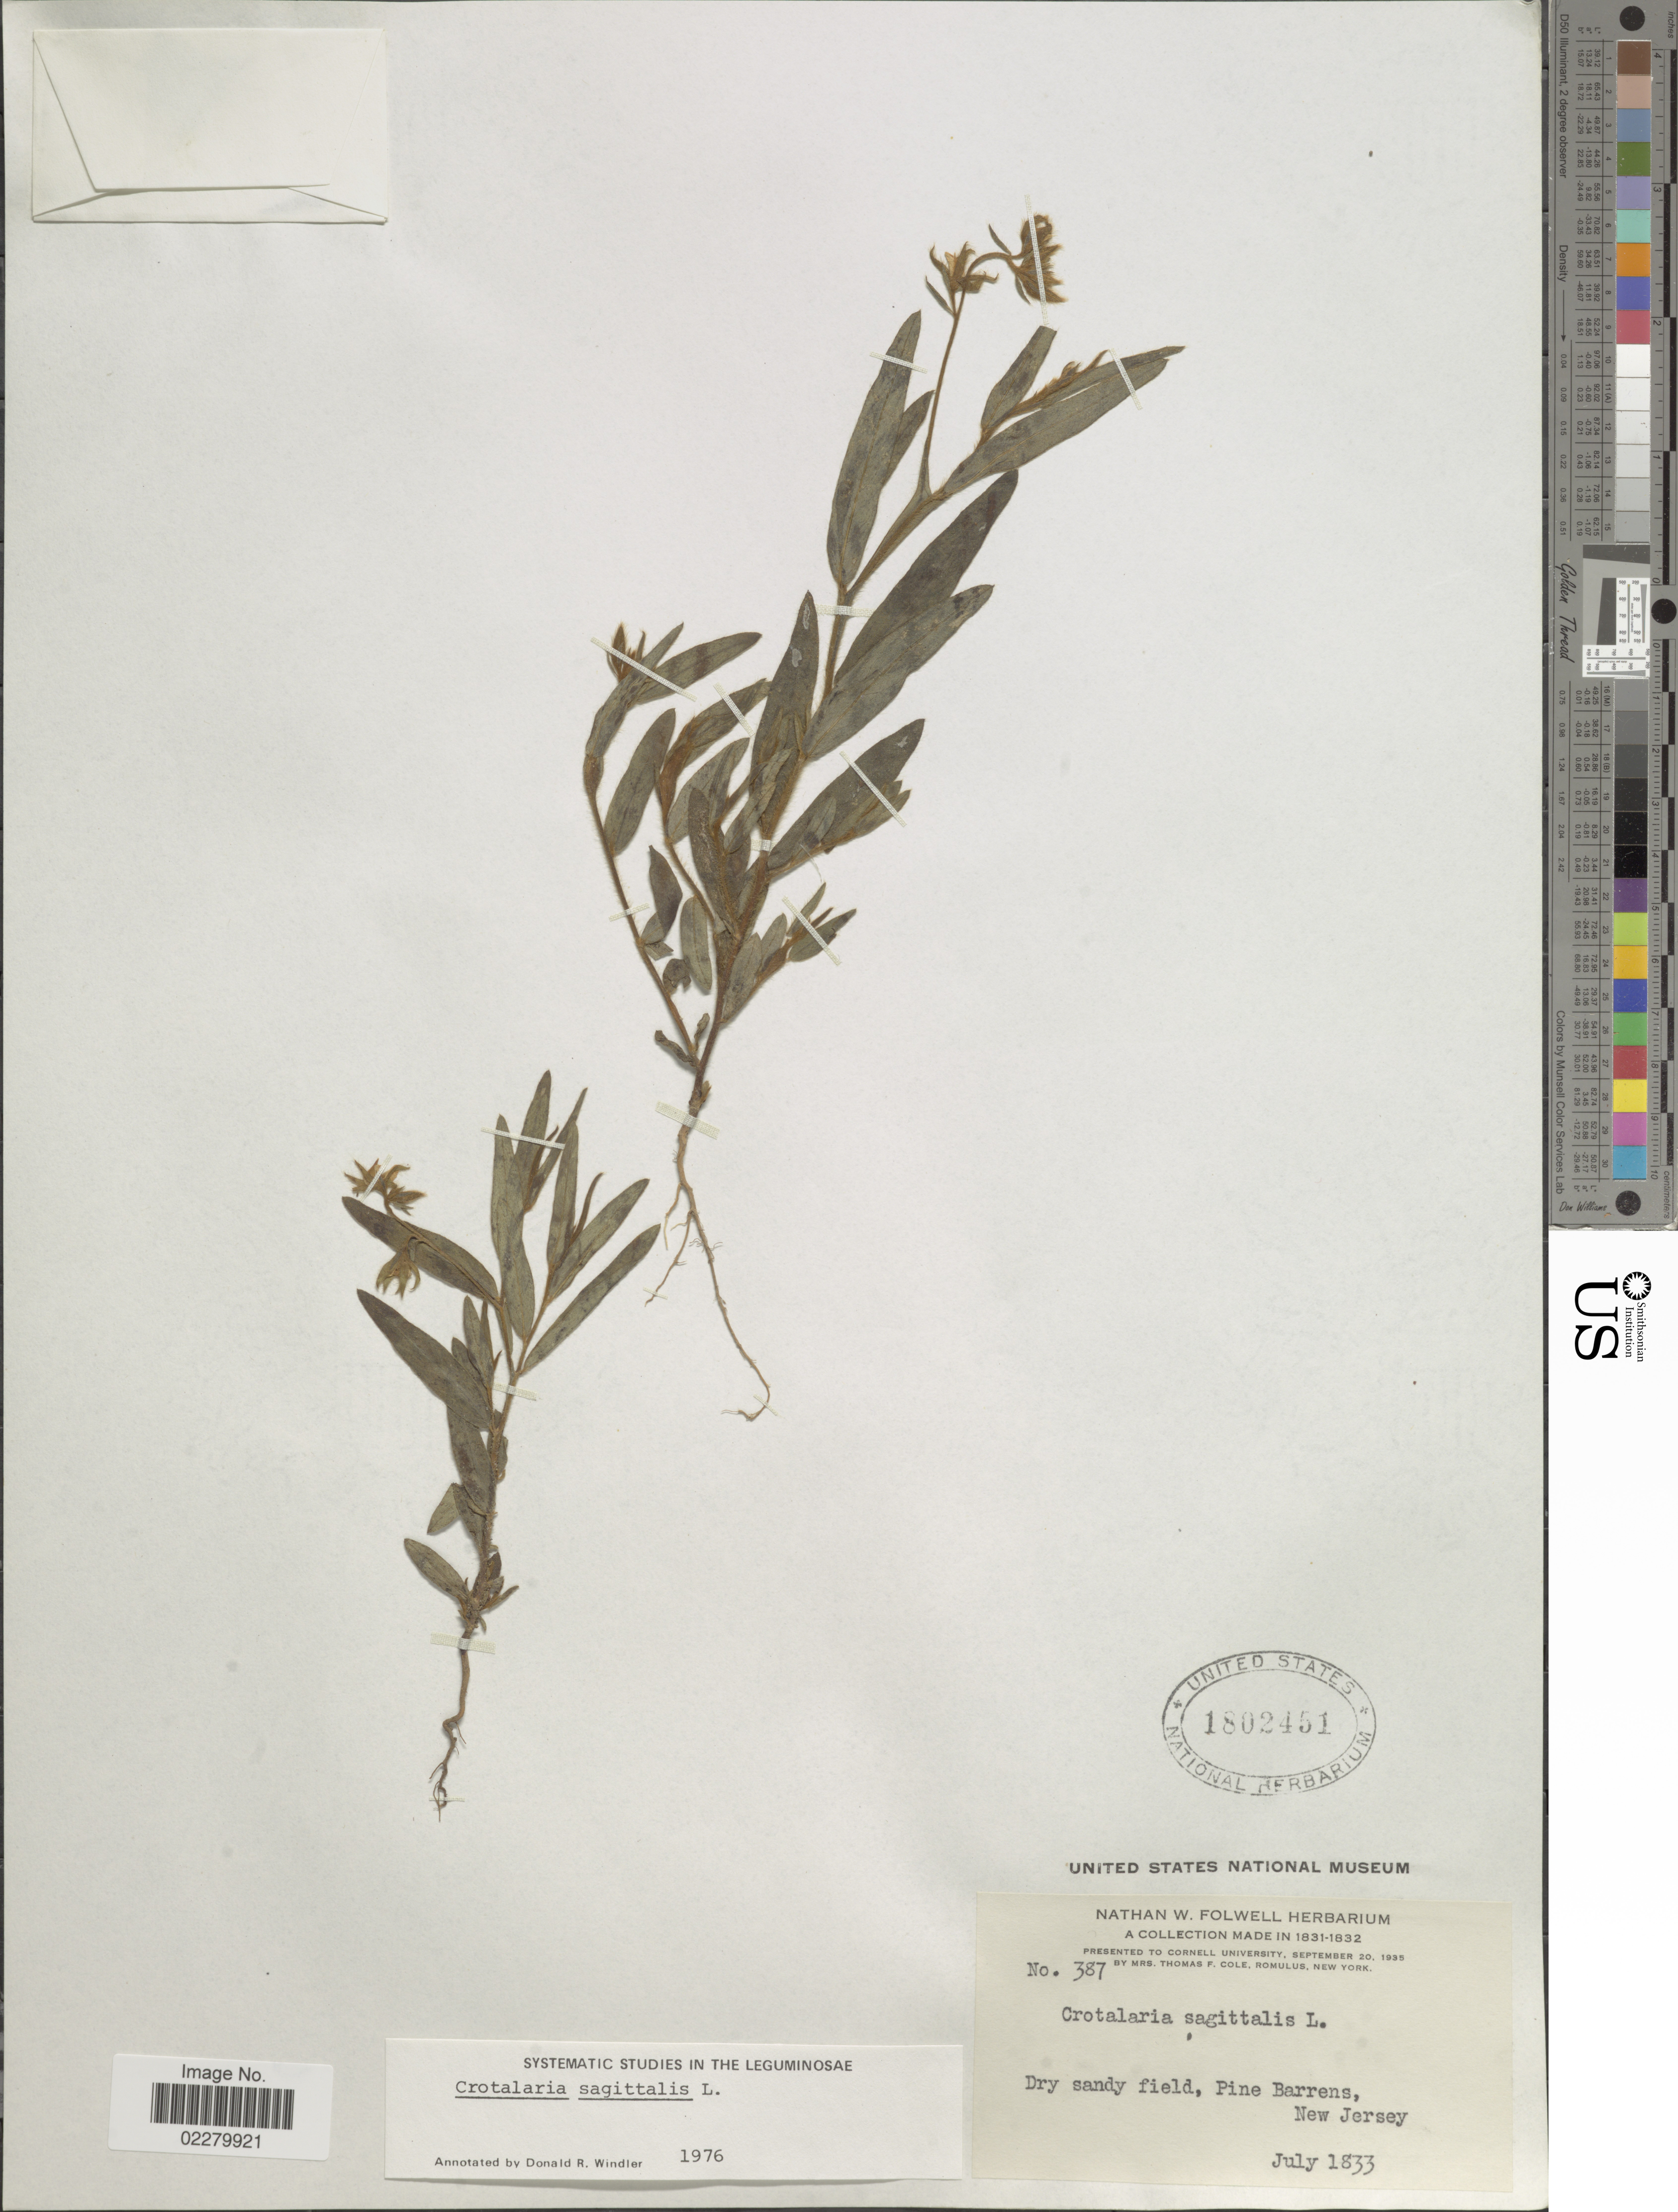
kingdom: Plantae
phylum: Tracheophyta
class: Magnoliopsida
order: Fabales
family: Fabaceae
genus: Crotalaria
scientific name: Crotalaria sagittalis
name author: L.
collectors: T. Cole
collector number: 387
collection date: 1833-07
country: United States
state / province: New Jersey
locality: Dry sandy field, Pine Barrens, New Jersey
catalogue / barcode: US 1802451